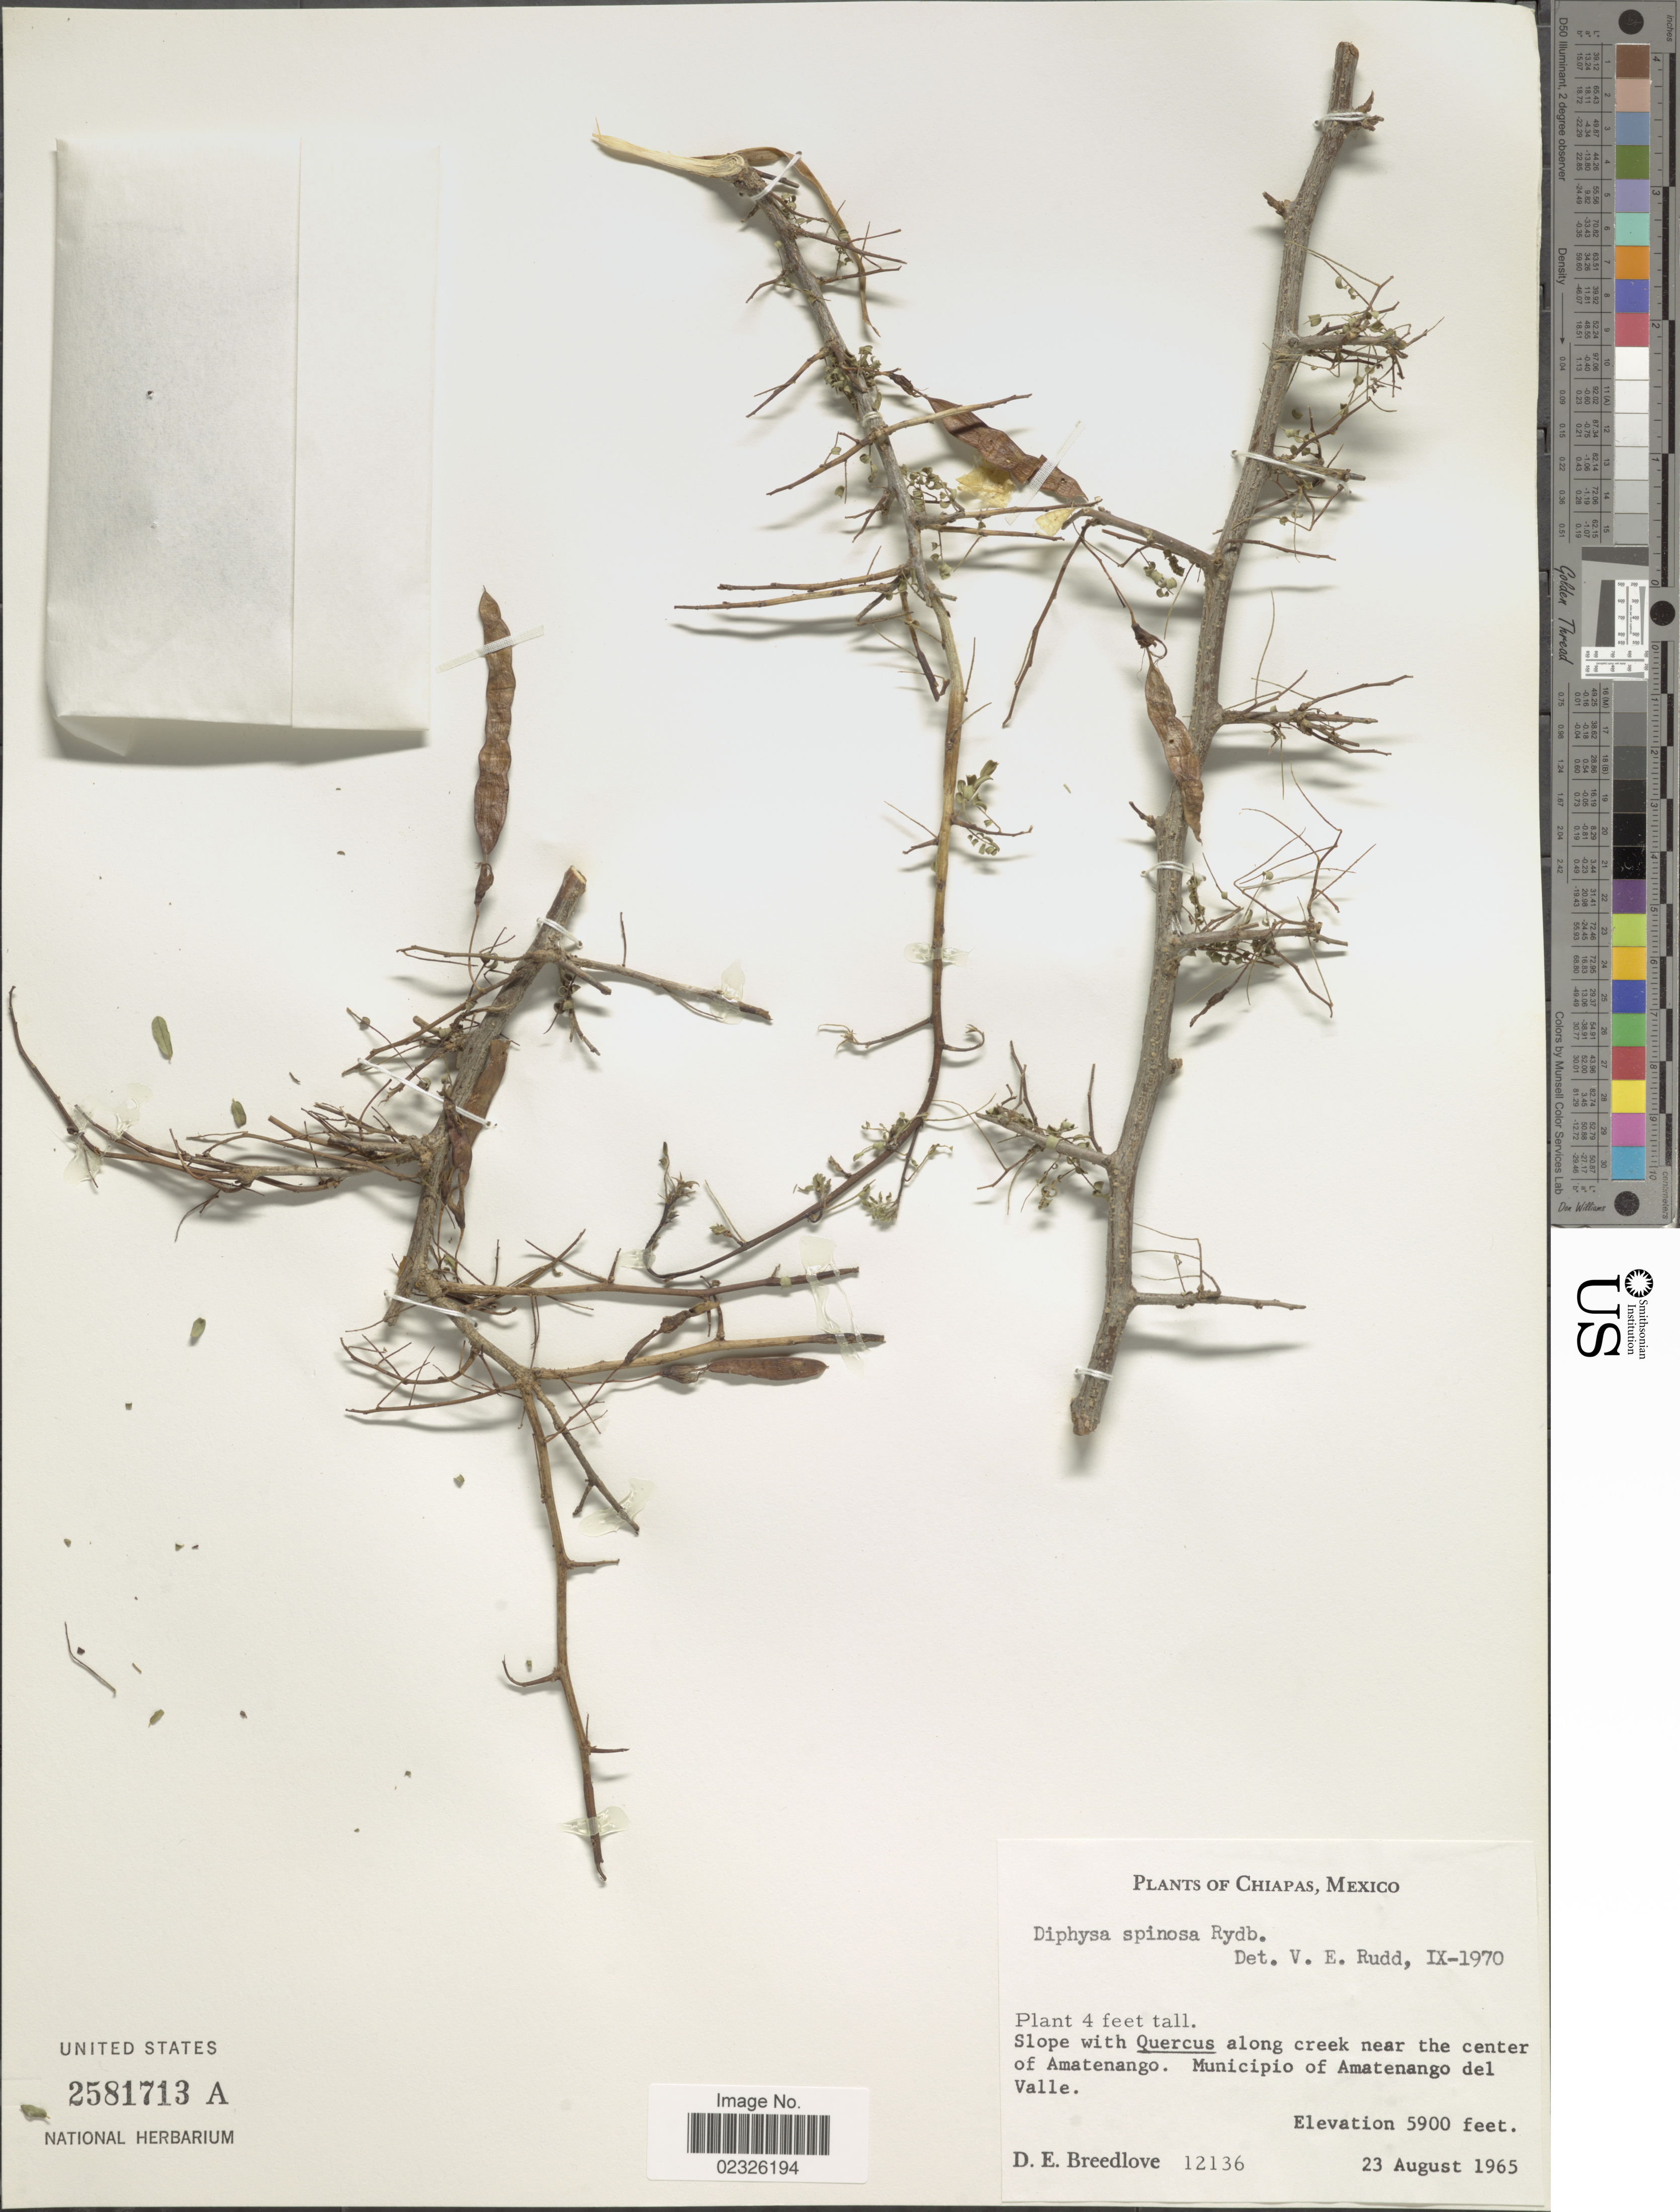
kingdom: Plantae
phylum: Tracheophyta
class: Magnoliopsida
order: Fabales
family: Fabaceae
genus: Diphysa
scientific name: Diphysa spinosa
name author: Rydb.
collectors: D. E. Breedlove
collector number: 12136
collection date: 1965-08-23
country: Mexico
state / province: Chiapas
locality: Slope with Quercus along creek near the center of Amatenango. Municipio of Amatenango del Valle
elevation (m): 1798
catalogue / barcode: US 2581713A